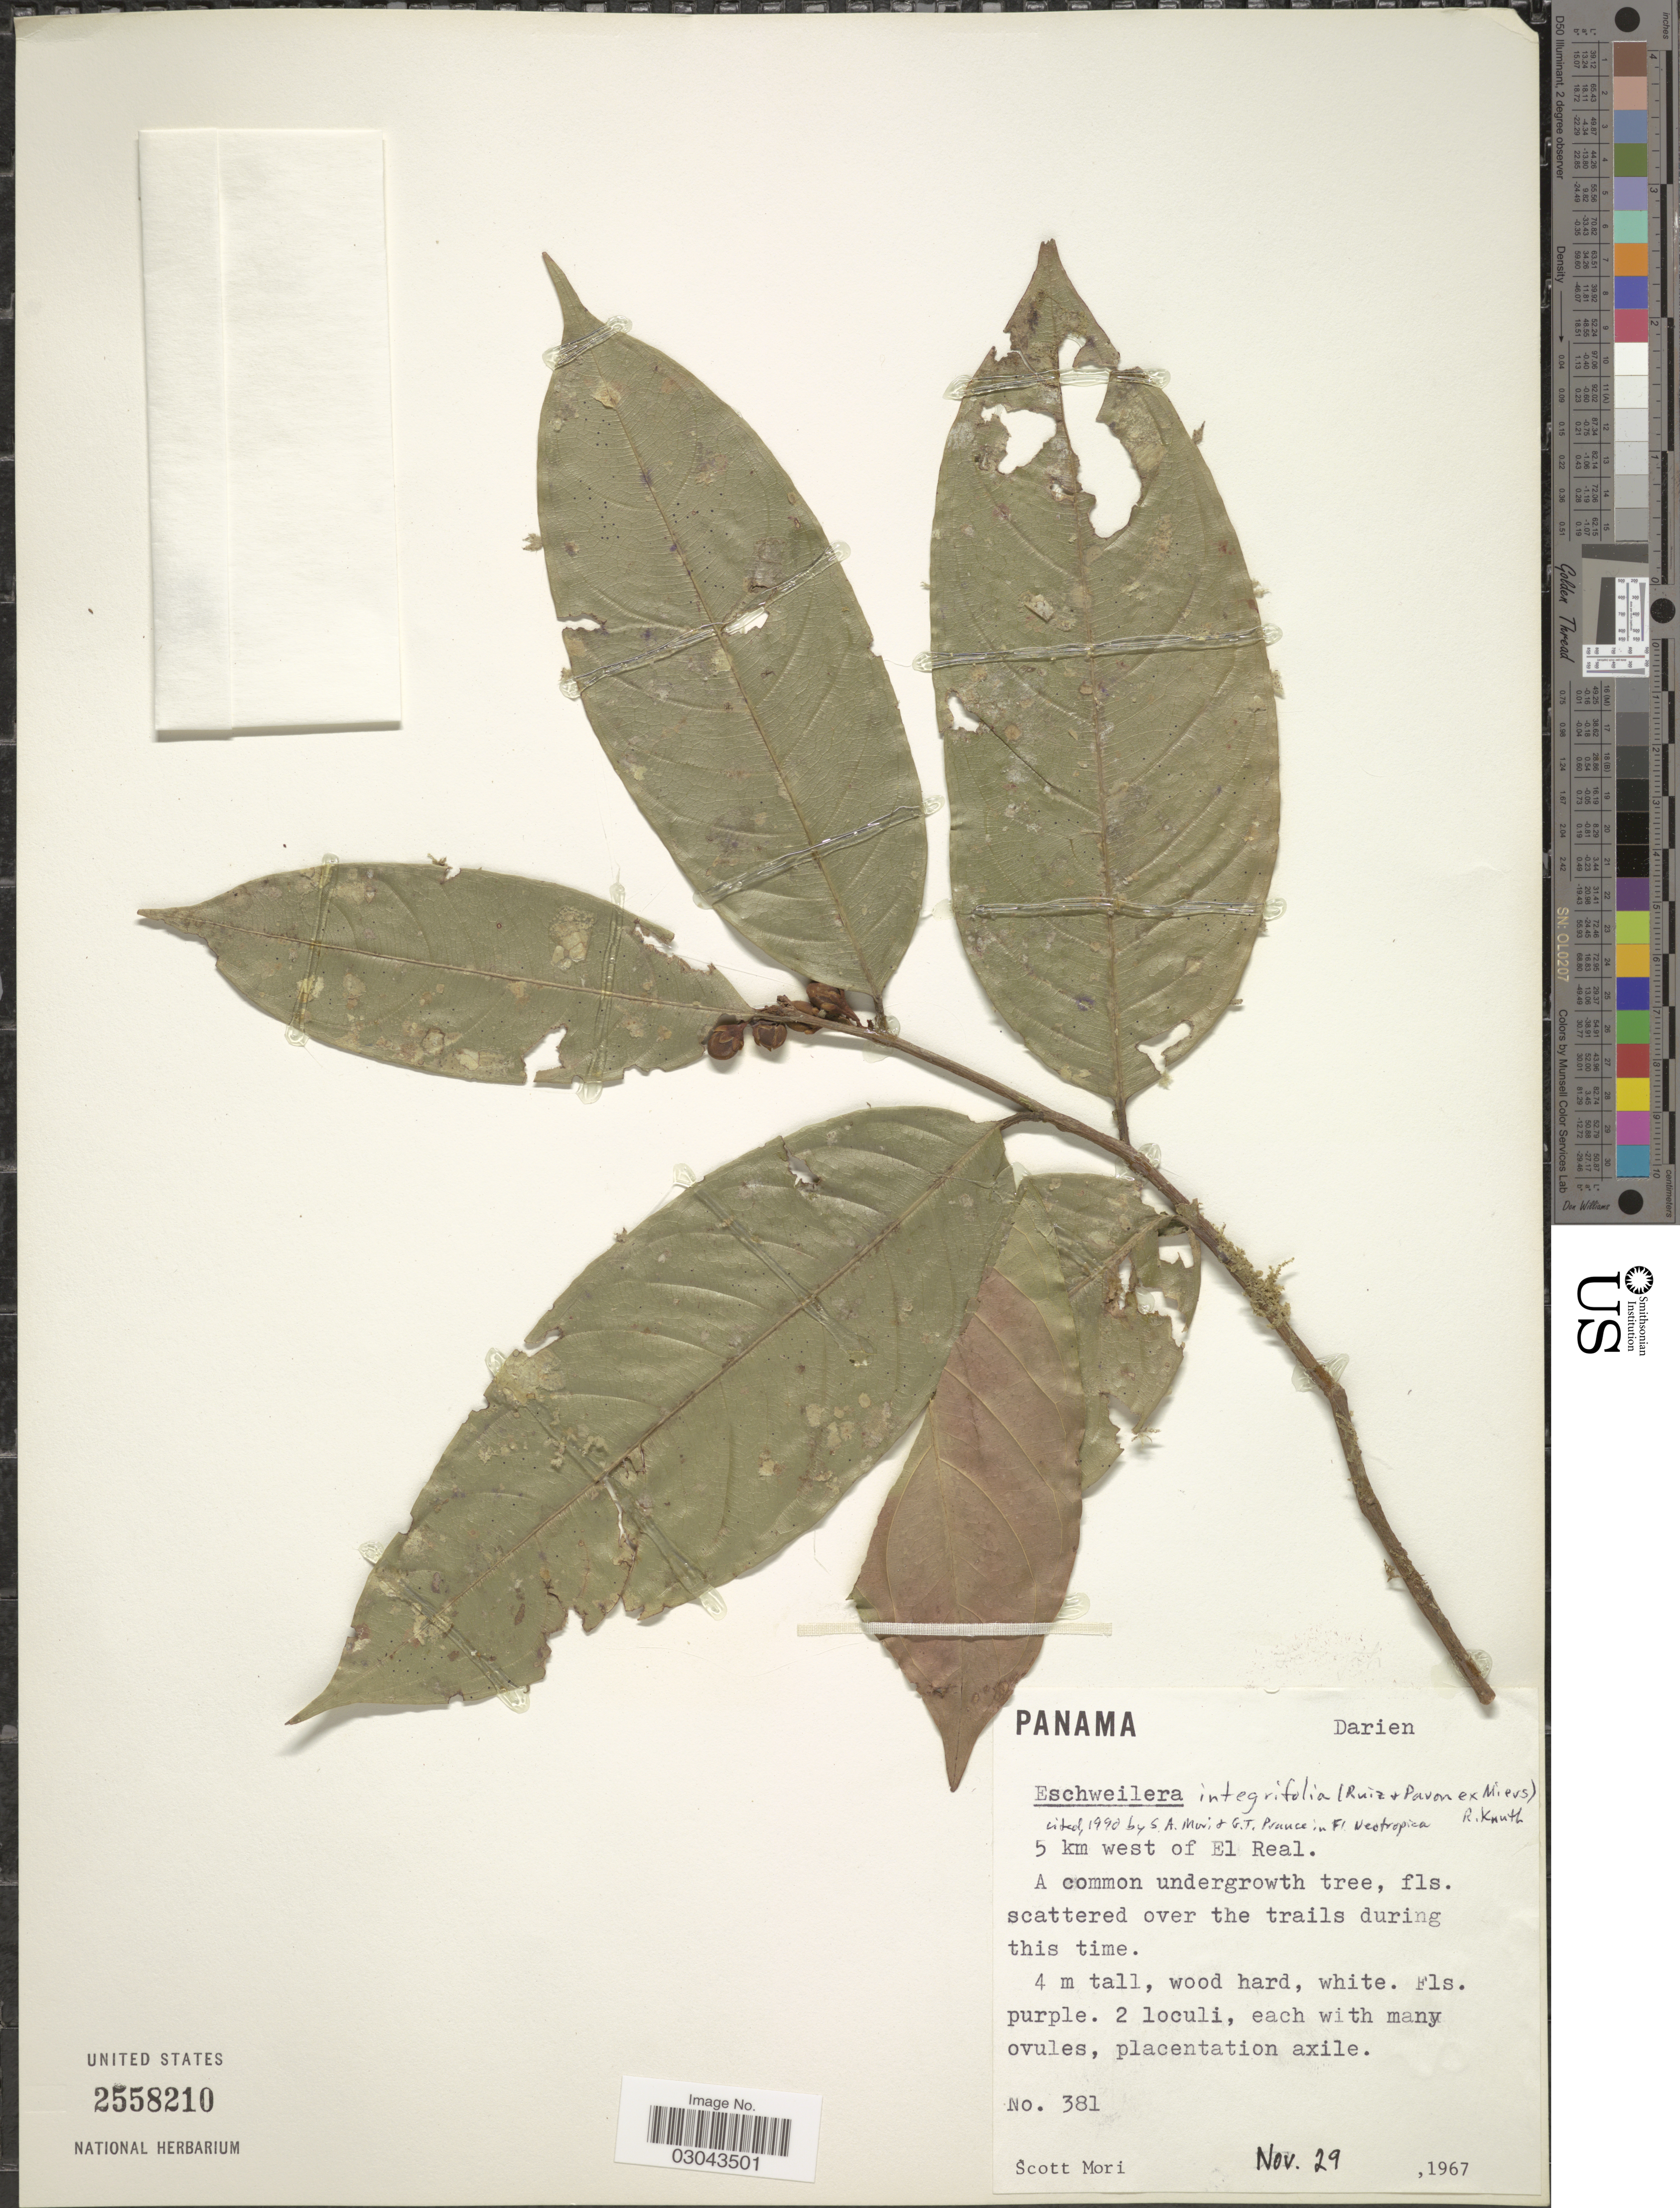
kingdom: Plantae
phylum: Tracheophyta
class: Magnoliopsida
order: Ericales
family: Lecythidaceae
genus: Eschweilera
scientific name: Eschweilera integrifolia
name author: (Ruiz & Pav. ex Miers) R. Knuth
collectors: S. Mori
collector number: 381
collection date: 1967-11-29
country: Panama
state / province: Darién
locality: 5 km west of El Real.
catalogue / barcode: US 2558210